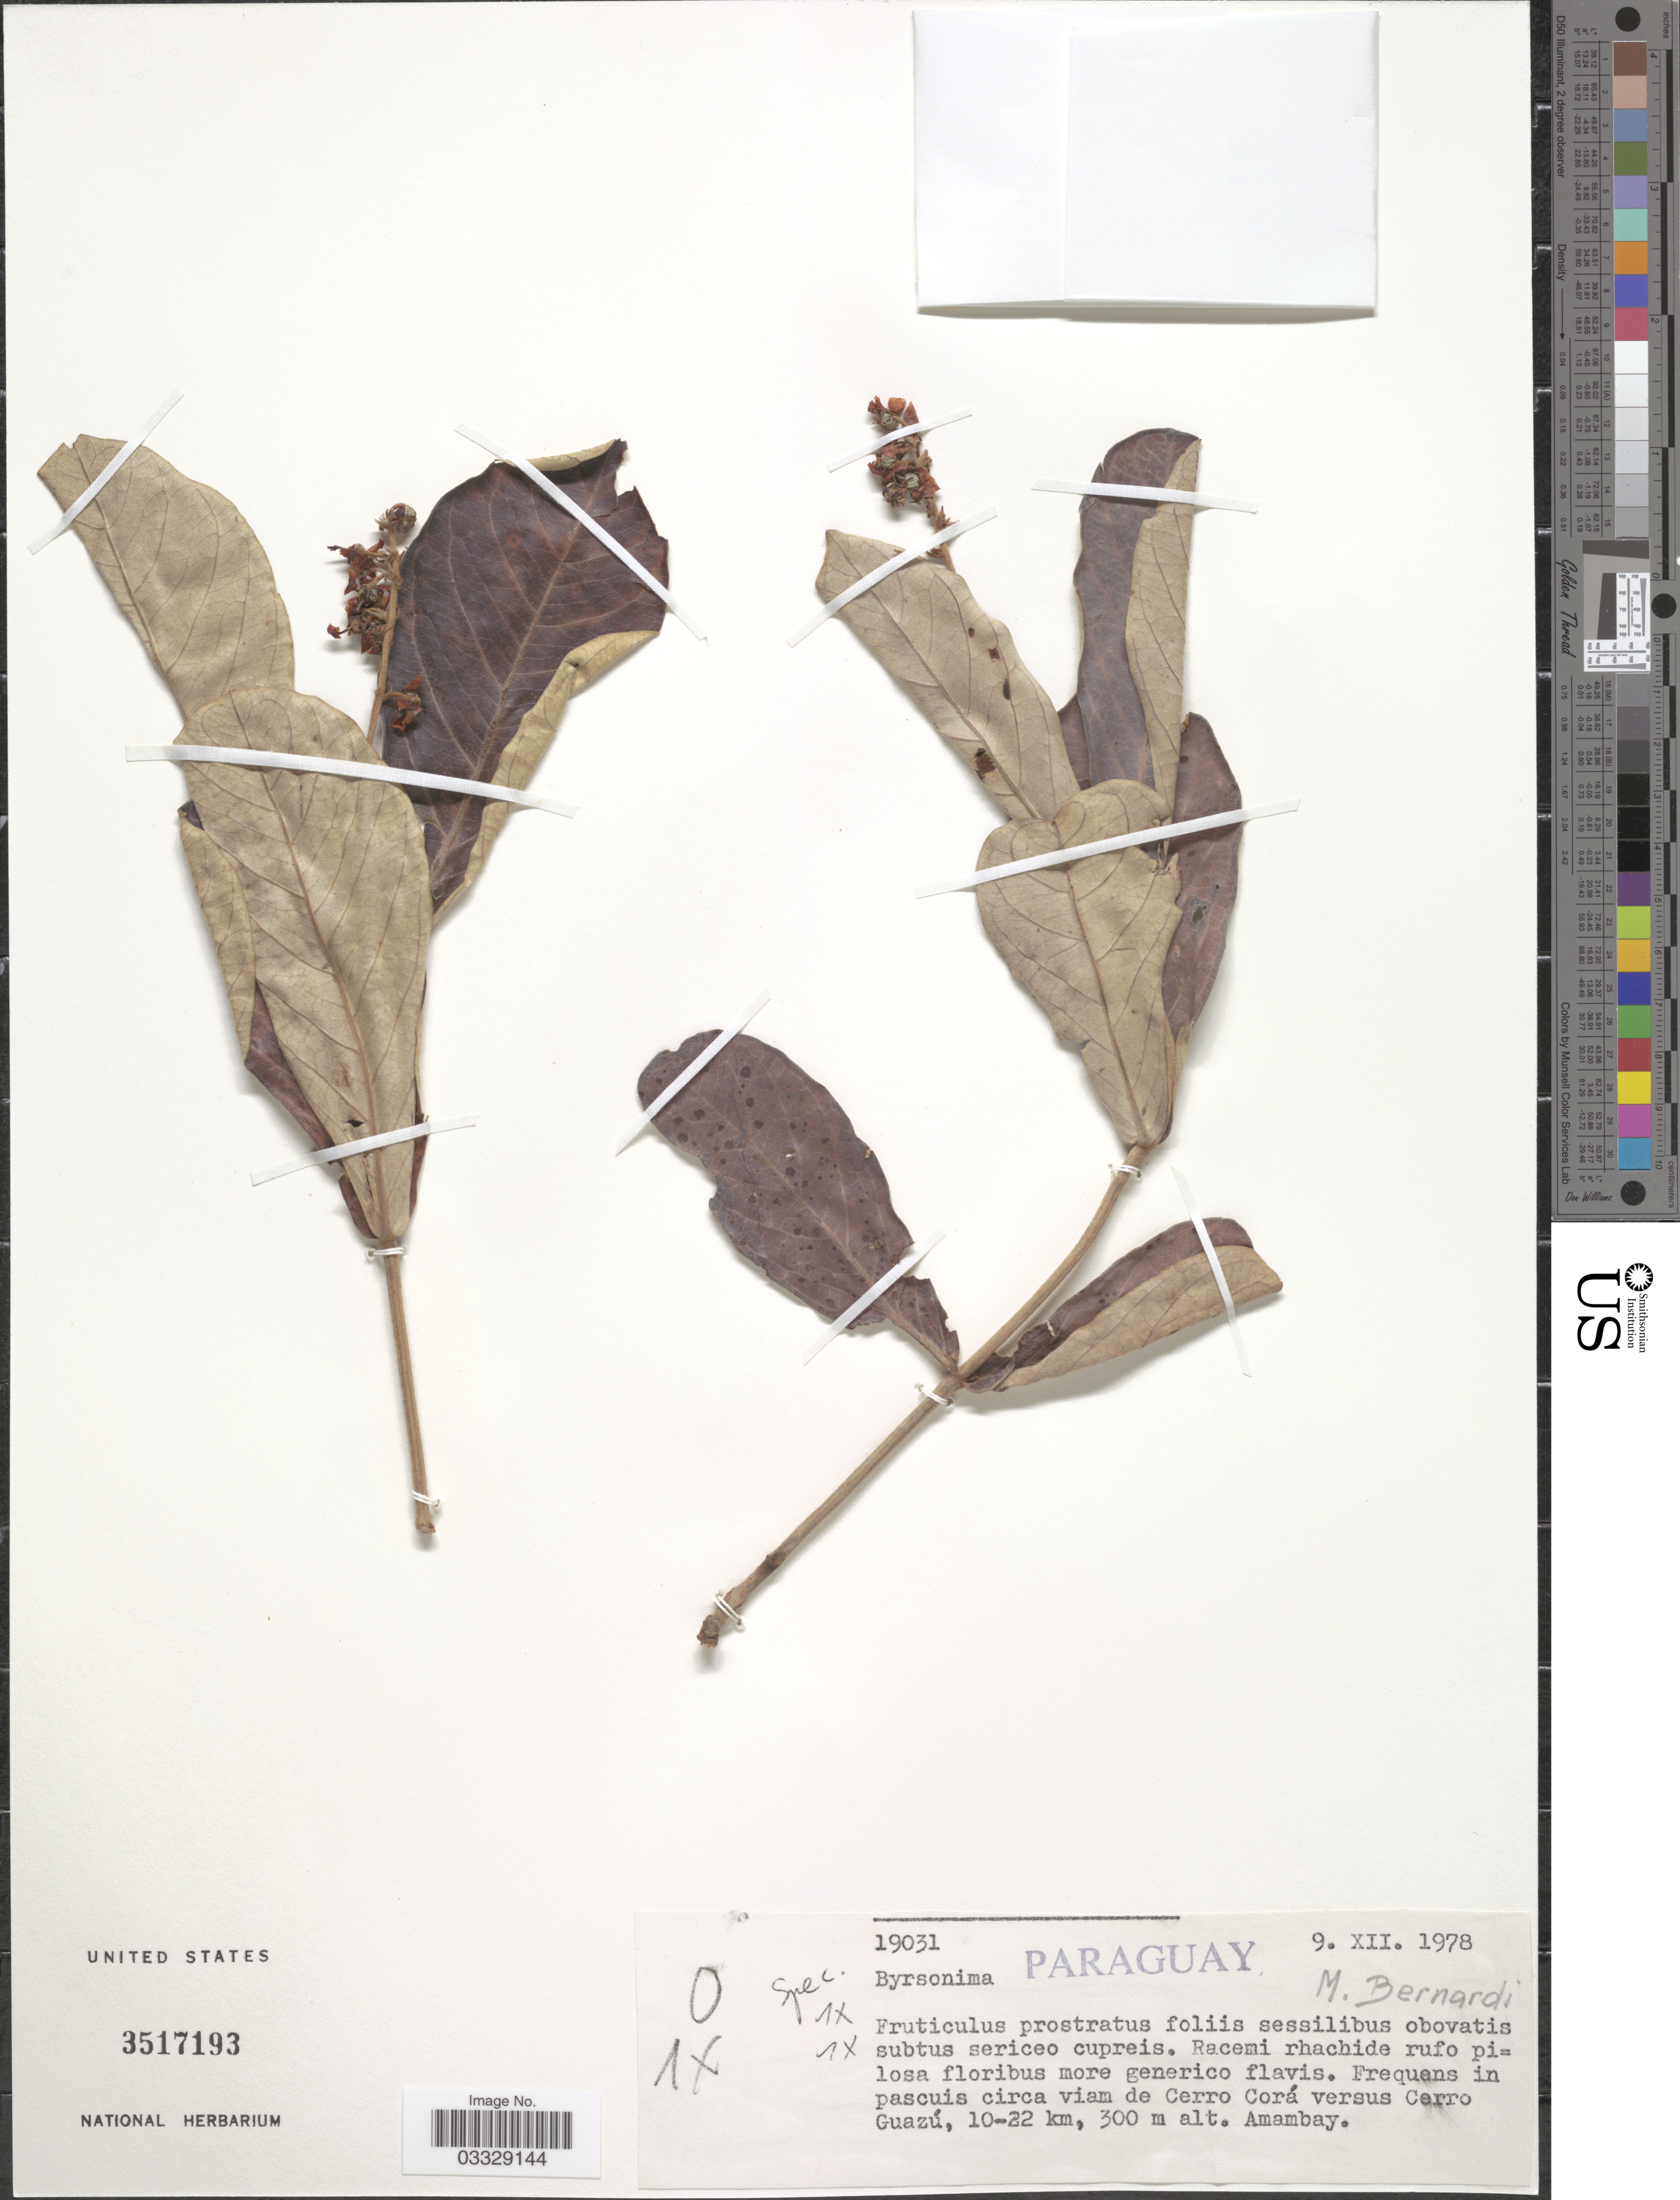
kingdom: Plantae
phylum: Tracheophyta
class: Magnoliopsida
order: Malpighiales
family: Malpighiaceae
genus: Byrsonima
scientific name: Byrsonima sp.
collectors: M. Bernardi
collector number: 19031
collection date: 1978-12-09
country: Paraguay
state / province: Amambay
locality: Frequens in pascuis circa viam de Cerro Corá versus Cerro Guazú.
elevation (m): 300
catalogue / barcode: US 3517193